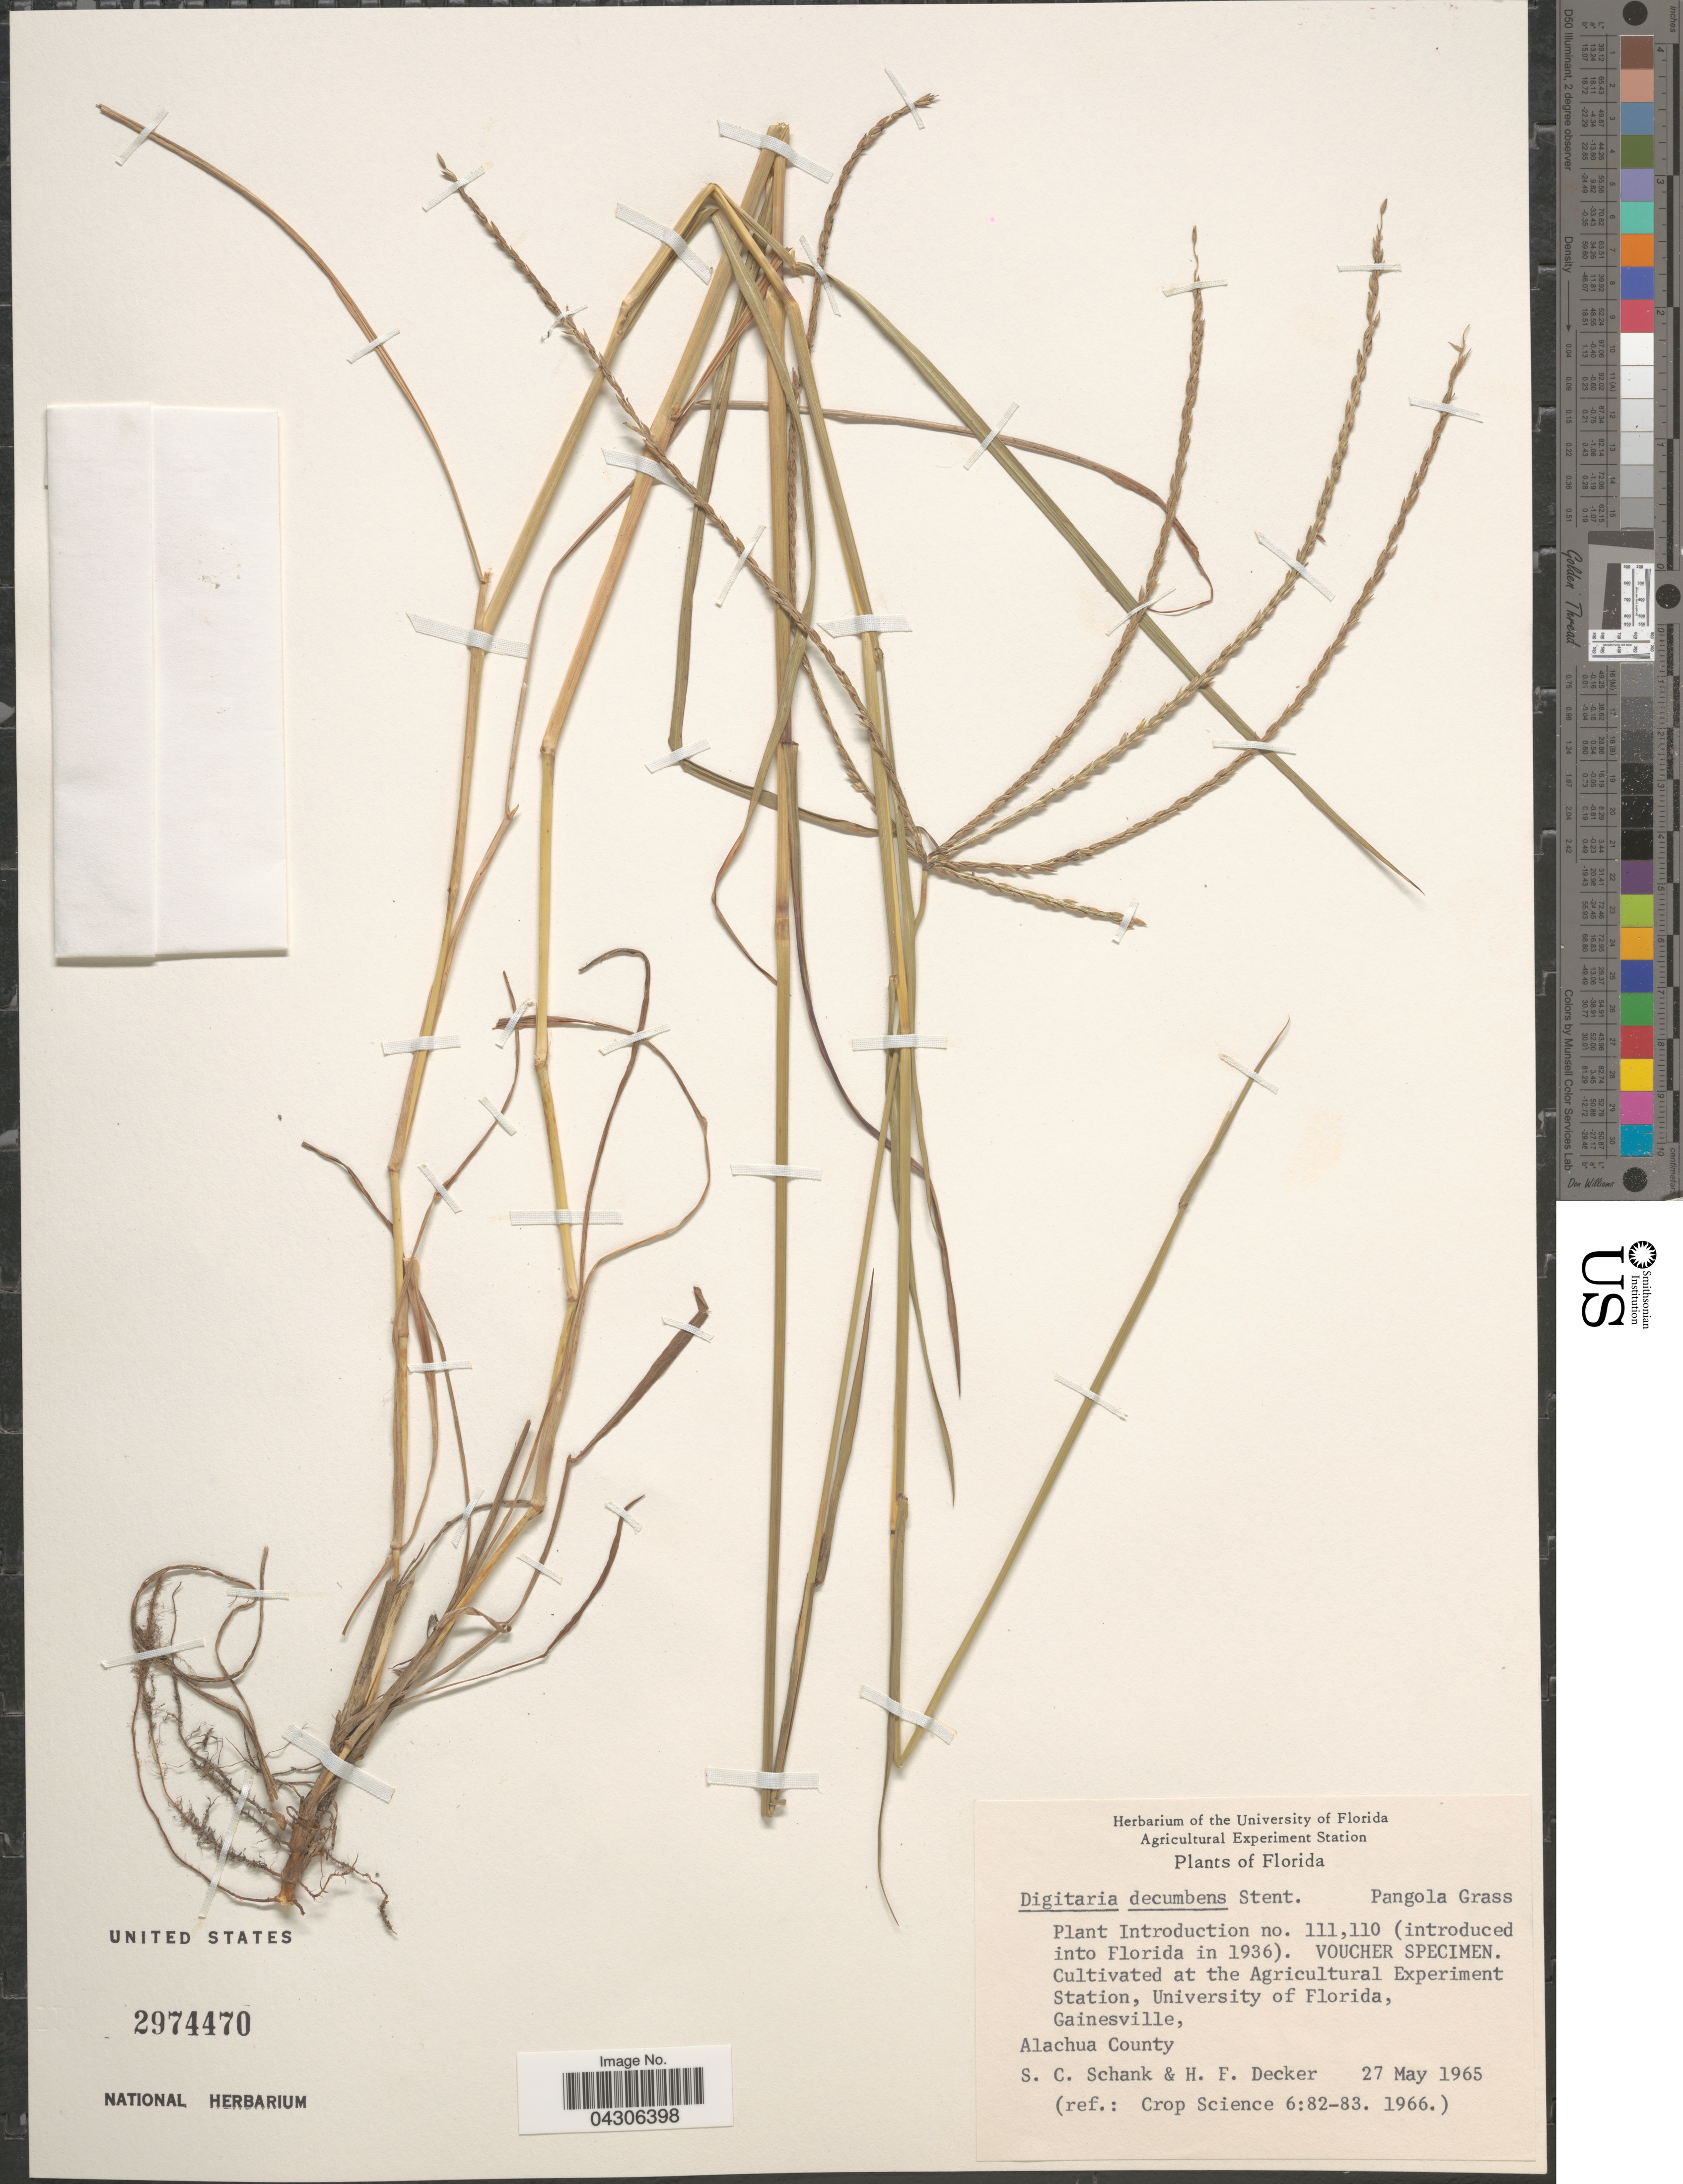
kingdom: Plantae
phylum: Tracheophyta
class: Liliopsida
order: Poales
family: Poaceae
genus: Digitaria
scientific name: Digitaria decumbens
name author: Stent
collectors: S. Schank & H. Decker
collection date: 1965-05-27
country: United States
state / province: Florida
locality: Cultivated at the Agricultural Experiment Station, University of Florida, Gainesville, Alachua County.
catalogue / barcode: US 2974470